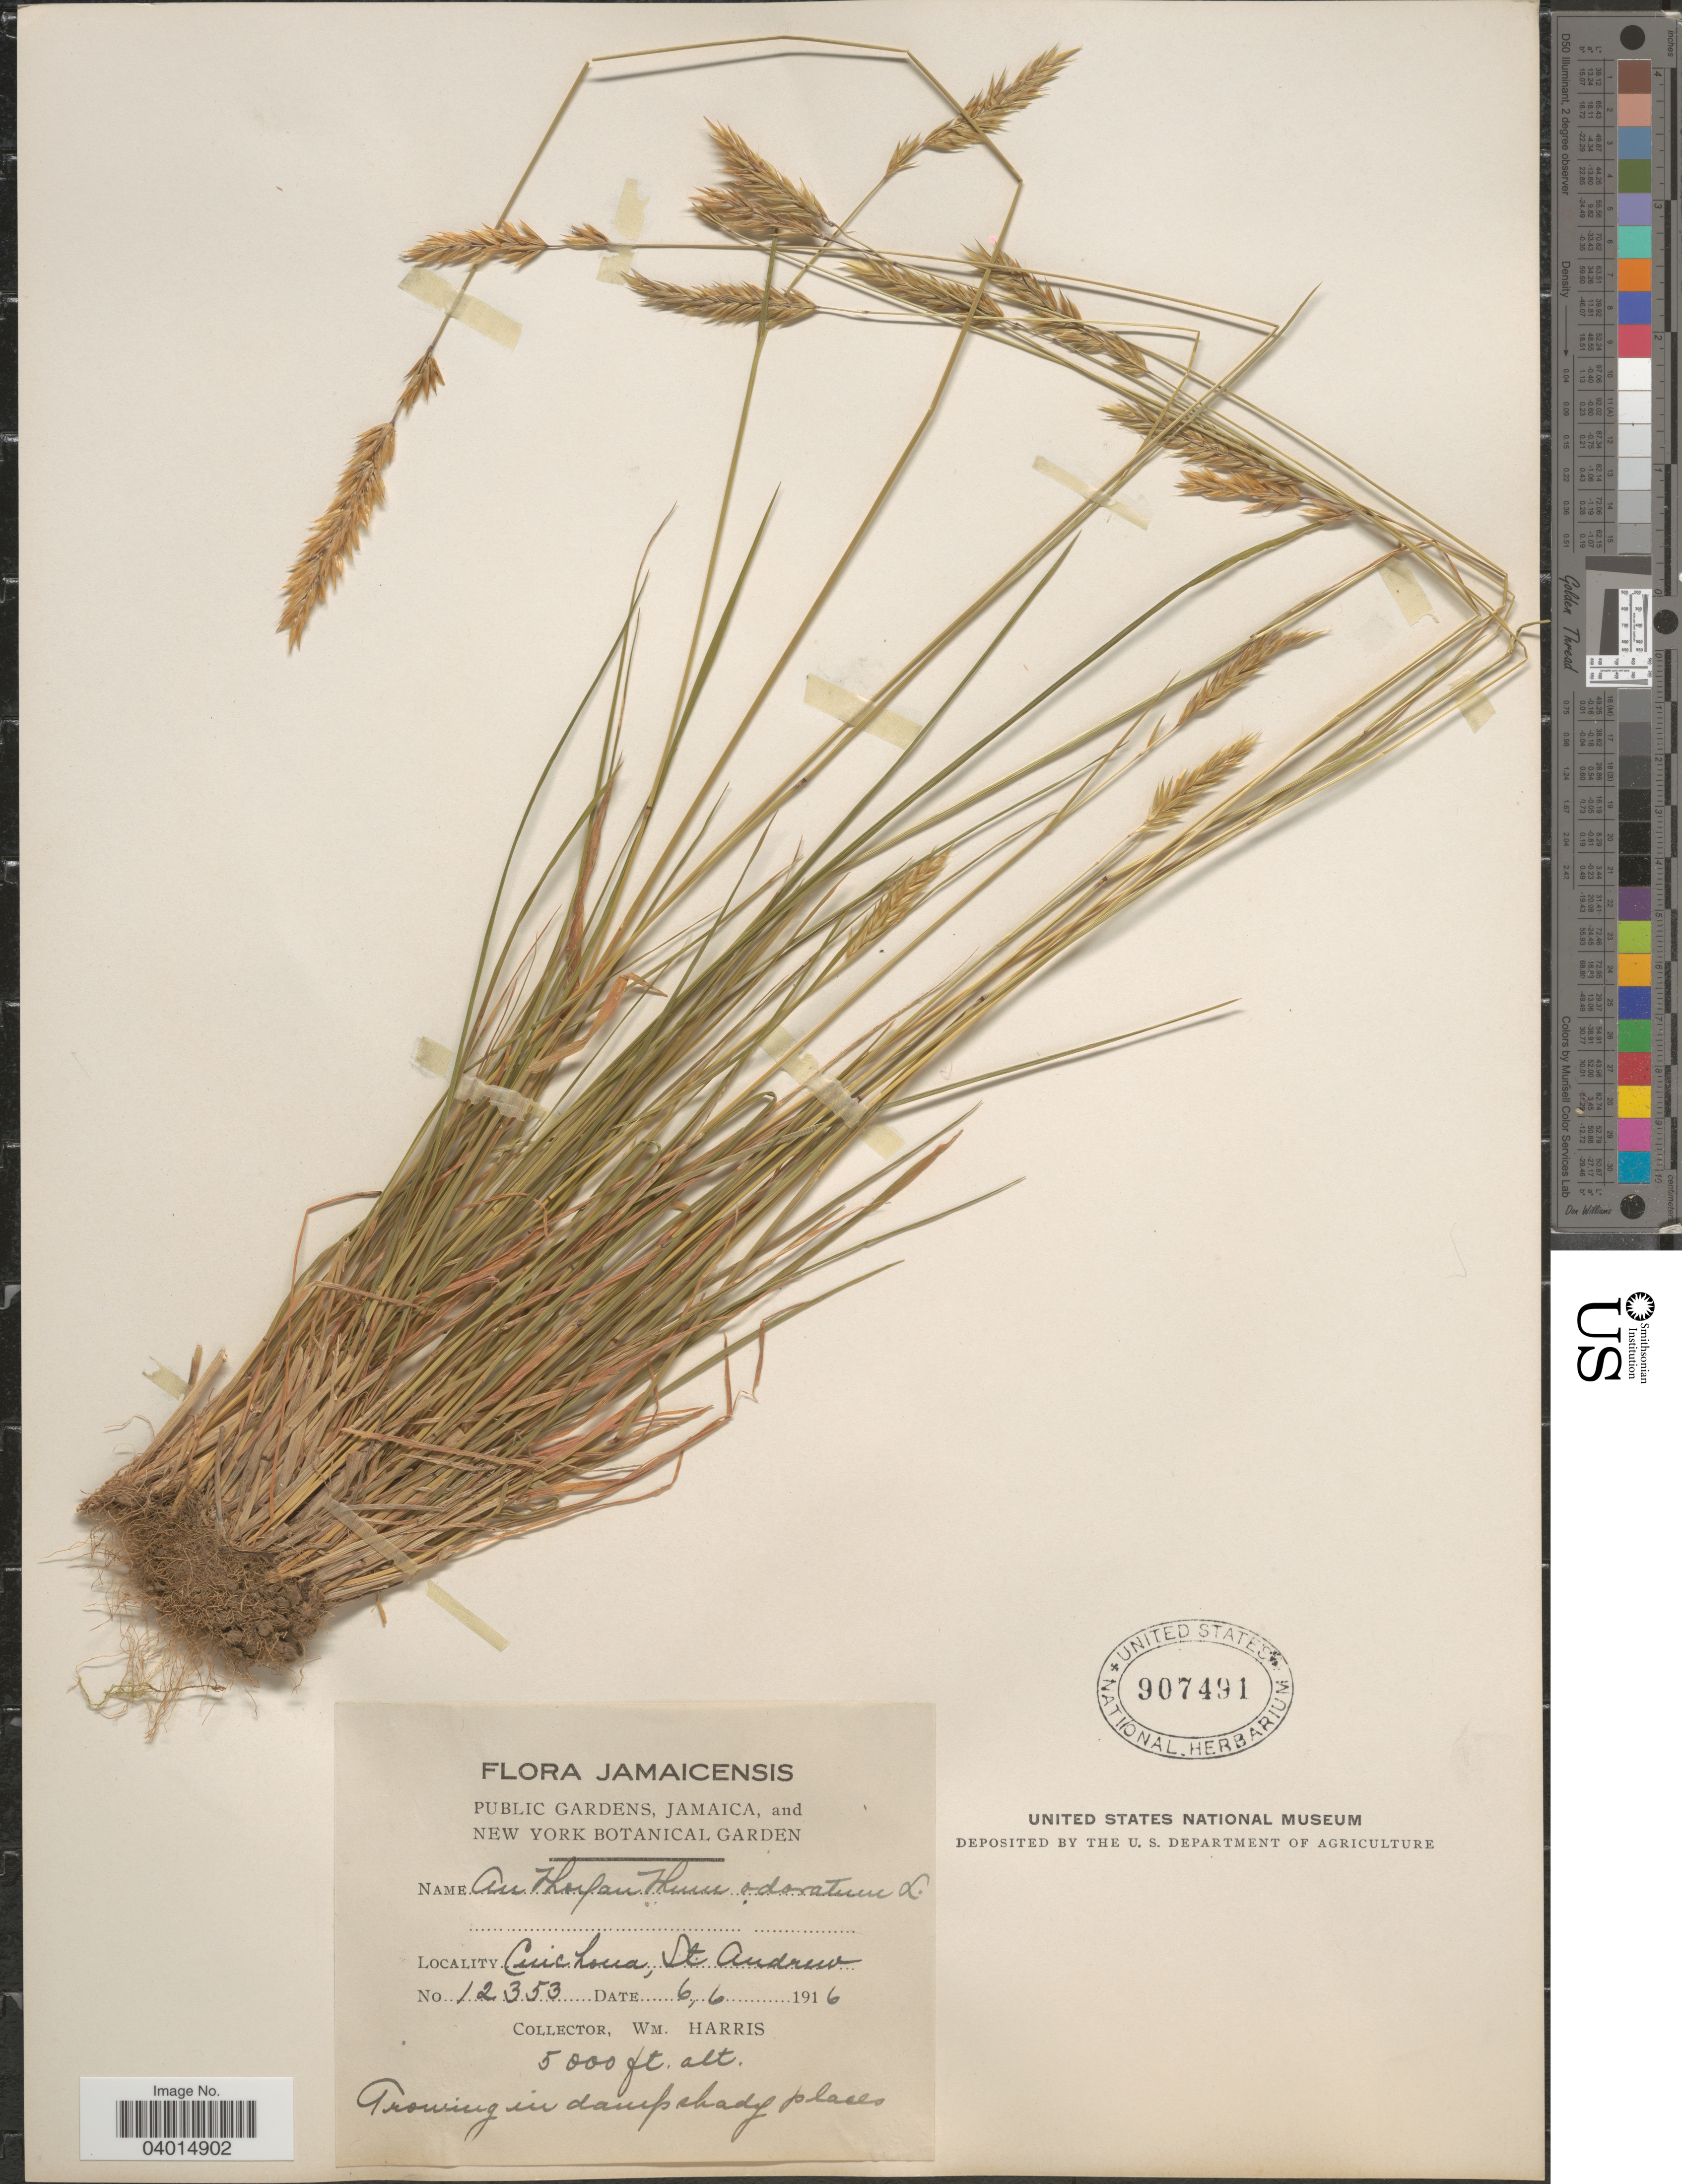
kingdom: Plantae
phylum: Tracheophyta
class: Liliopsida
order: Poales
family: Poaceae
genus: Anthoxanthum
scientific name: Anthoxanthum odoratum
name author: L.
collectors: W. H. Harris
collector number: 12353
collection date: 1916-06-06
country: Jamaica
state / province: Saint Andrew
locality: Cinchona.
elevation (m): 1524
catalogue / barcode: US 907491